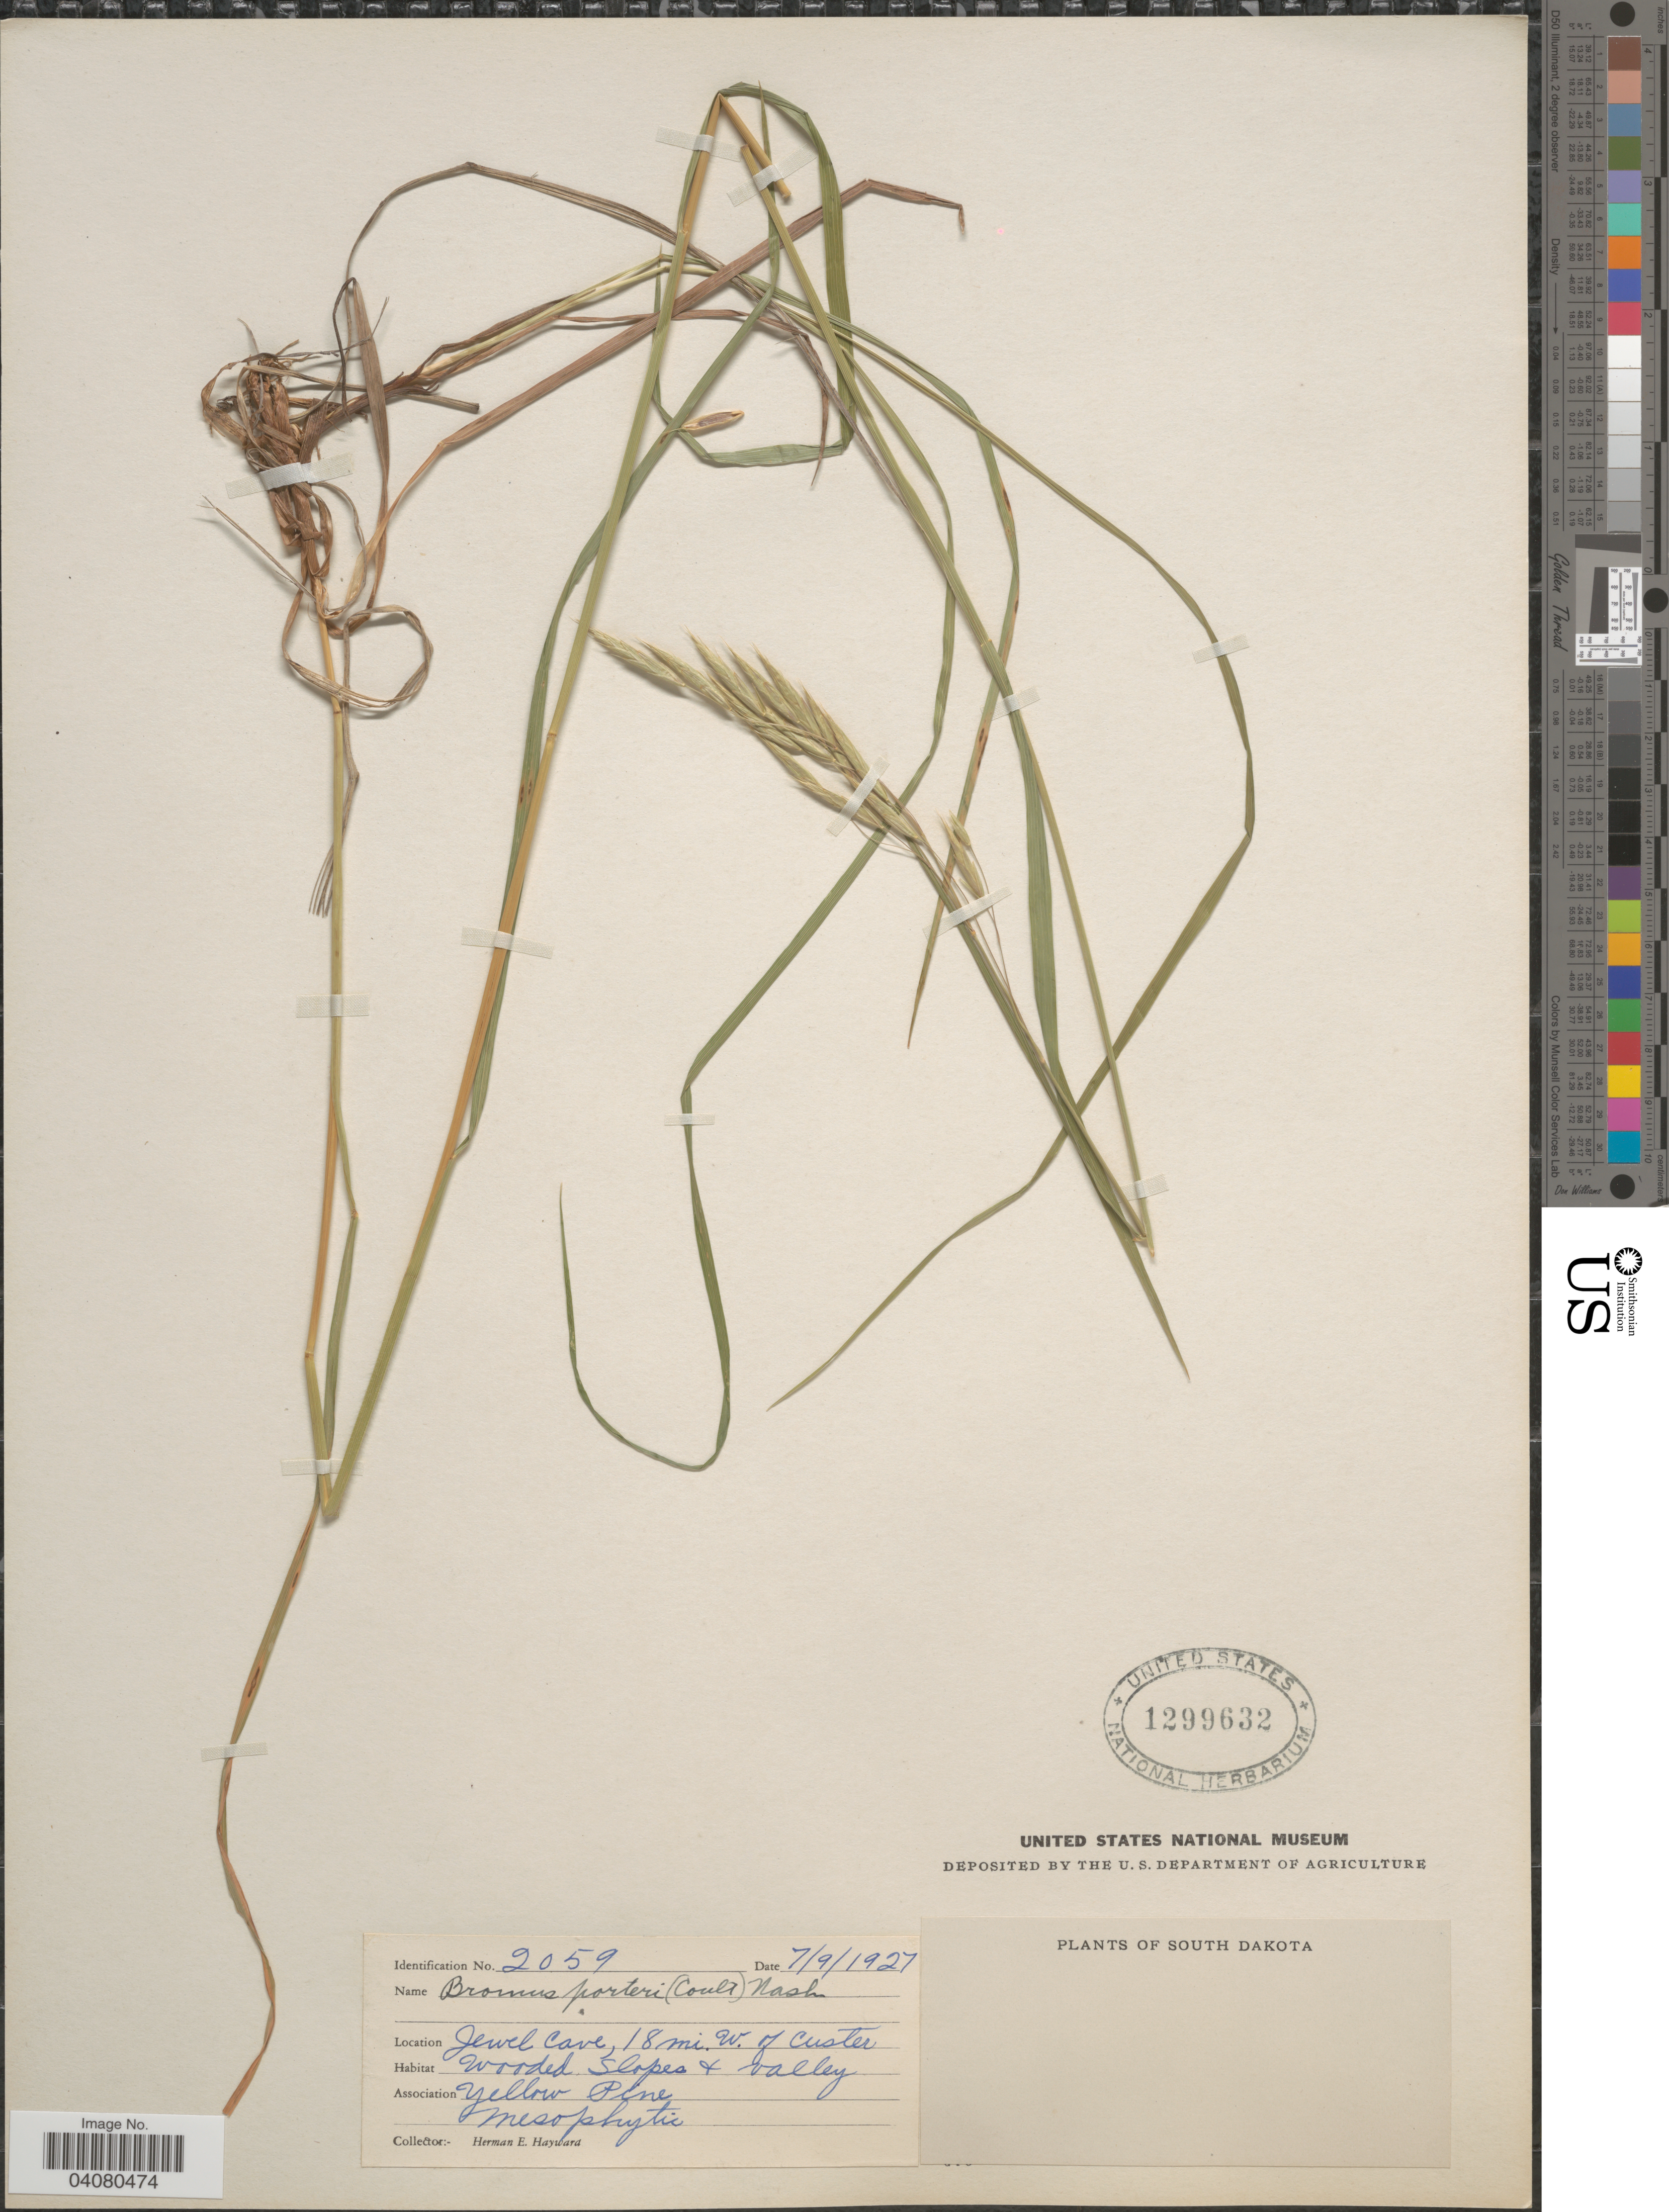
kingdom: Plantae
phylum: Tracheophyta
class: Liliopsida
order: Poales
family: Poaceae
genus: Bromus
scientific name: Bromus anomalus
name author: Rupr. ex E. Fourn.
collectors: H. Hayward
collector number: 2059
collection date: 1927-07-09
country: United States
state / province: South Dakota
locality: Jewel Cave, 18 mi. W. of Custer wooded slopes + valley.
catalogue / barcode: US 1299632